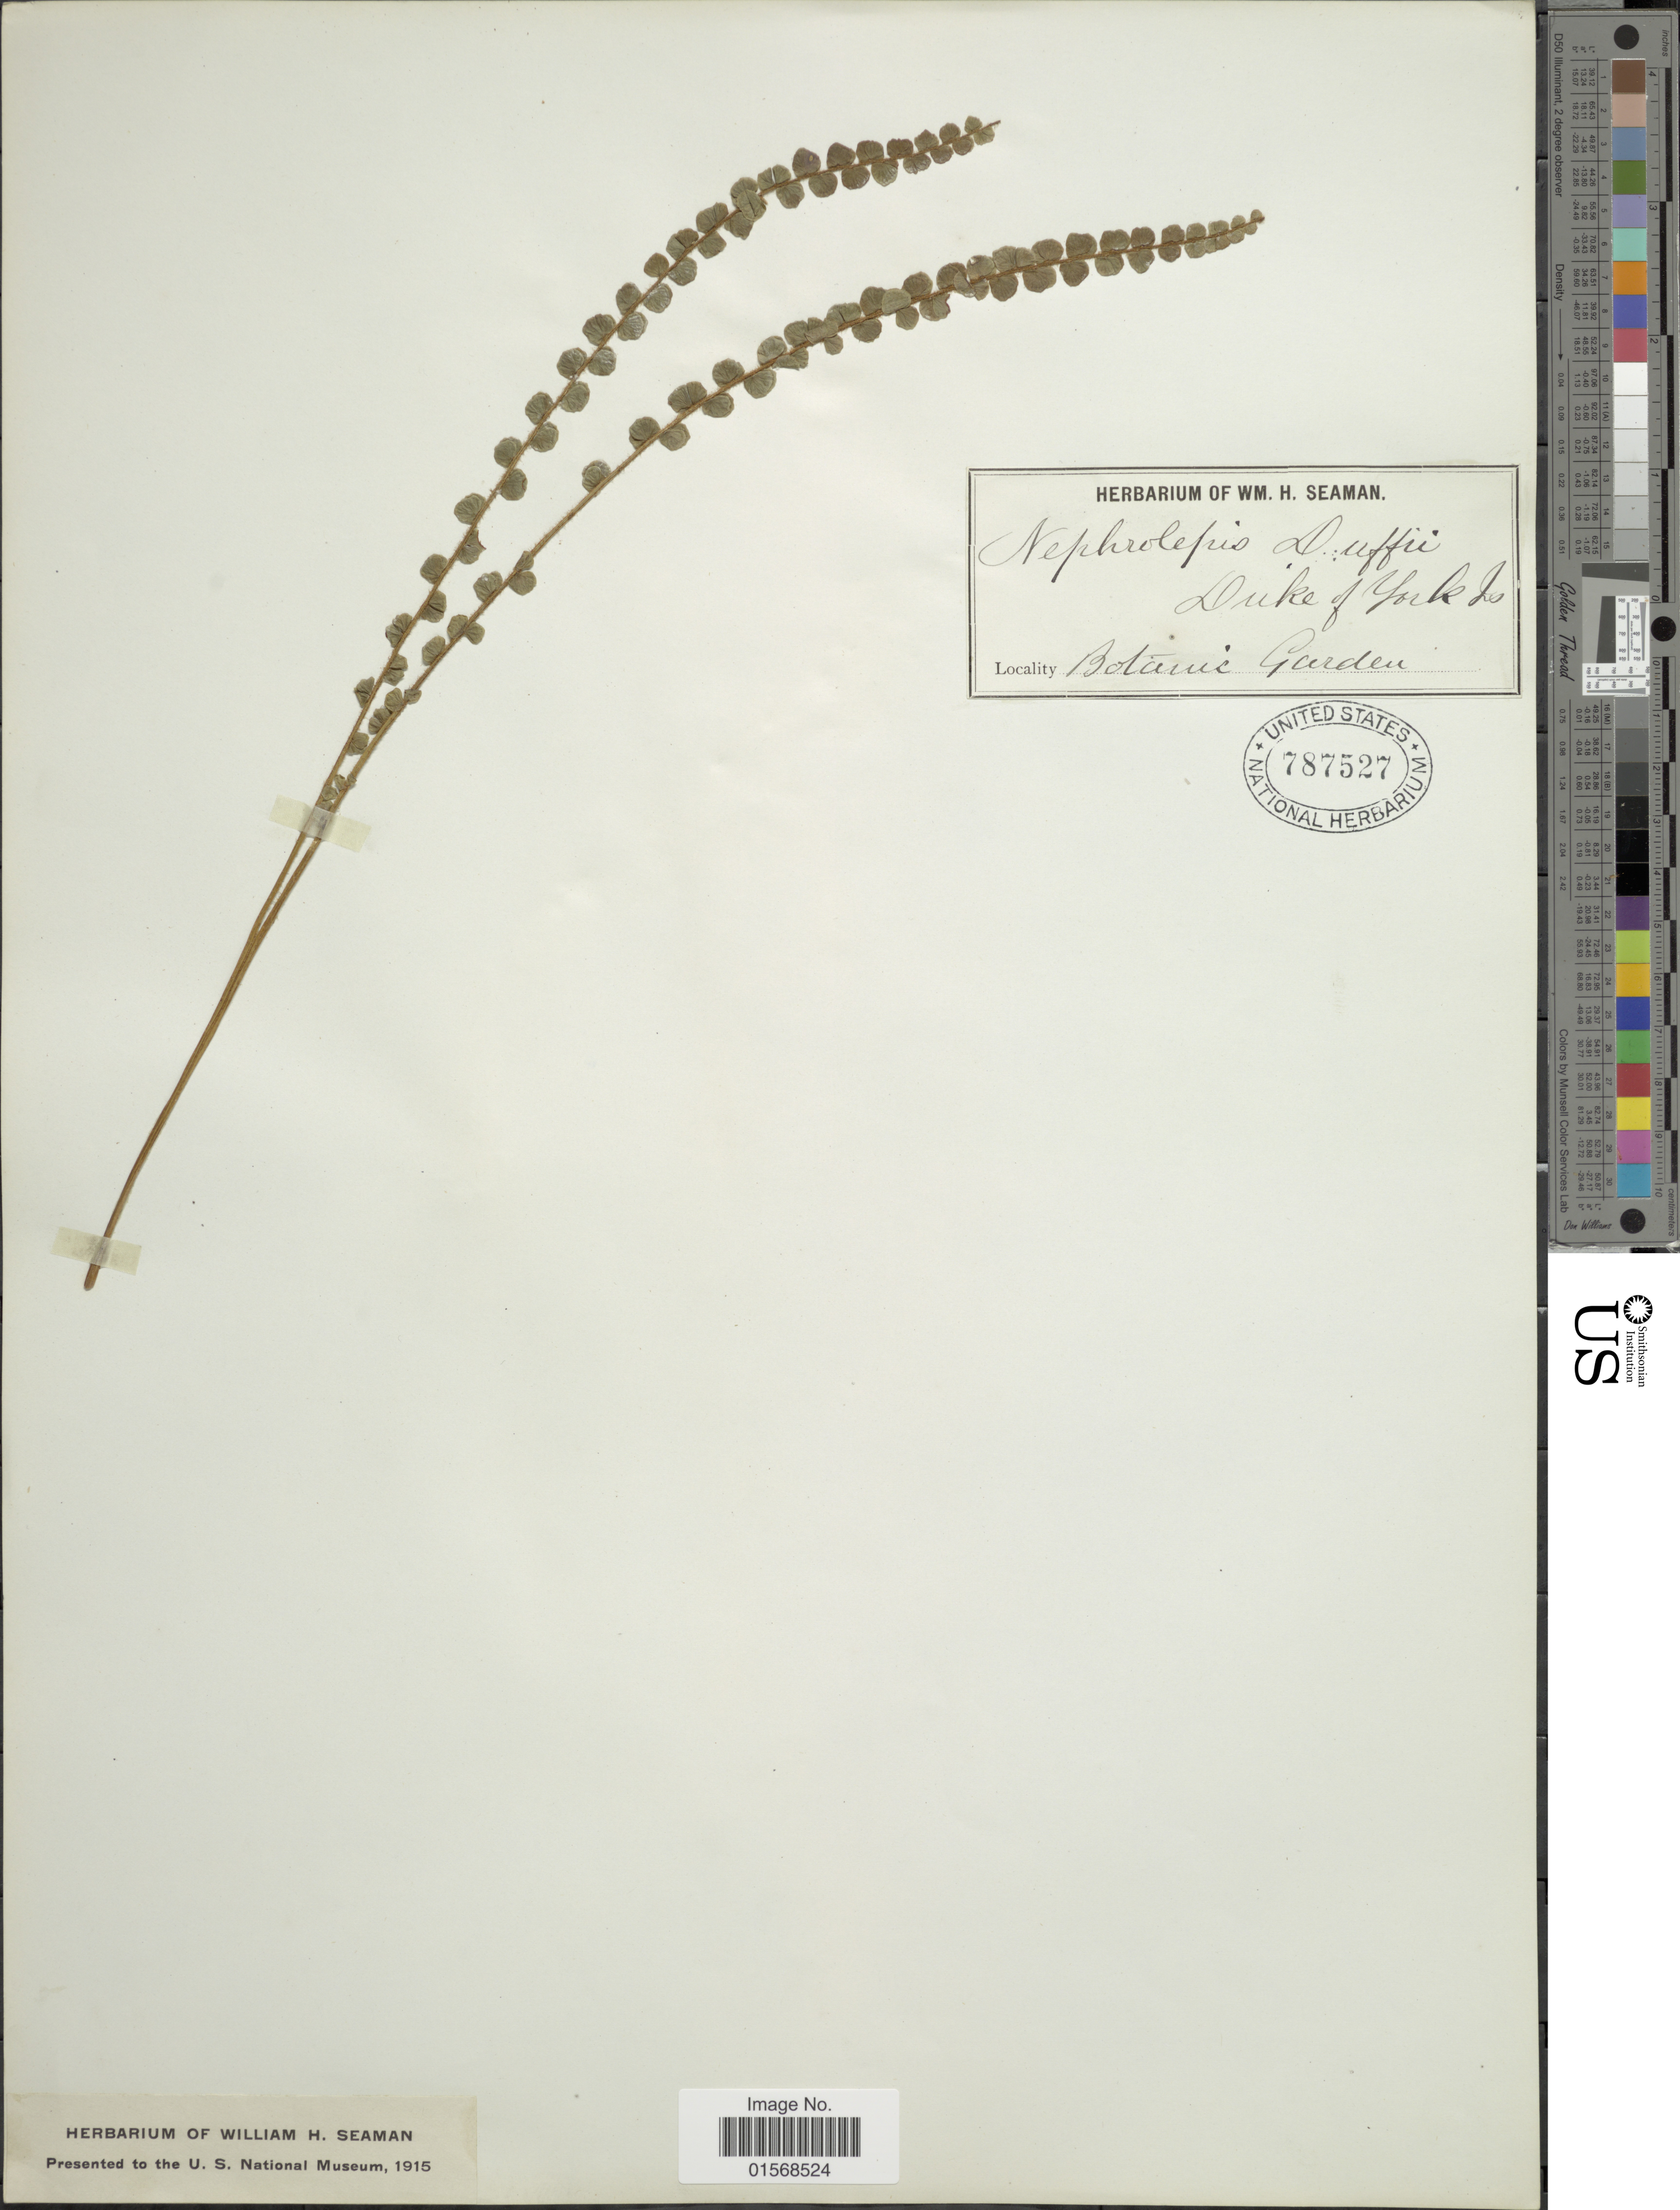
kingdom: Plantae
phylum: Tracheophyta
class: Polypodiopsida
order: Polypodiales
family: Nephrolepidaceae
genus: Nephrolepis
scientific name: Nephrolepis duffii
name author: T. Moore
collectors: ex herb. Seaman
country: Papua New Guinea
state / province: East New Britain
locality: Botanical Garden.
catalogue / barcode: US 787527